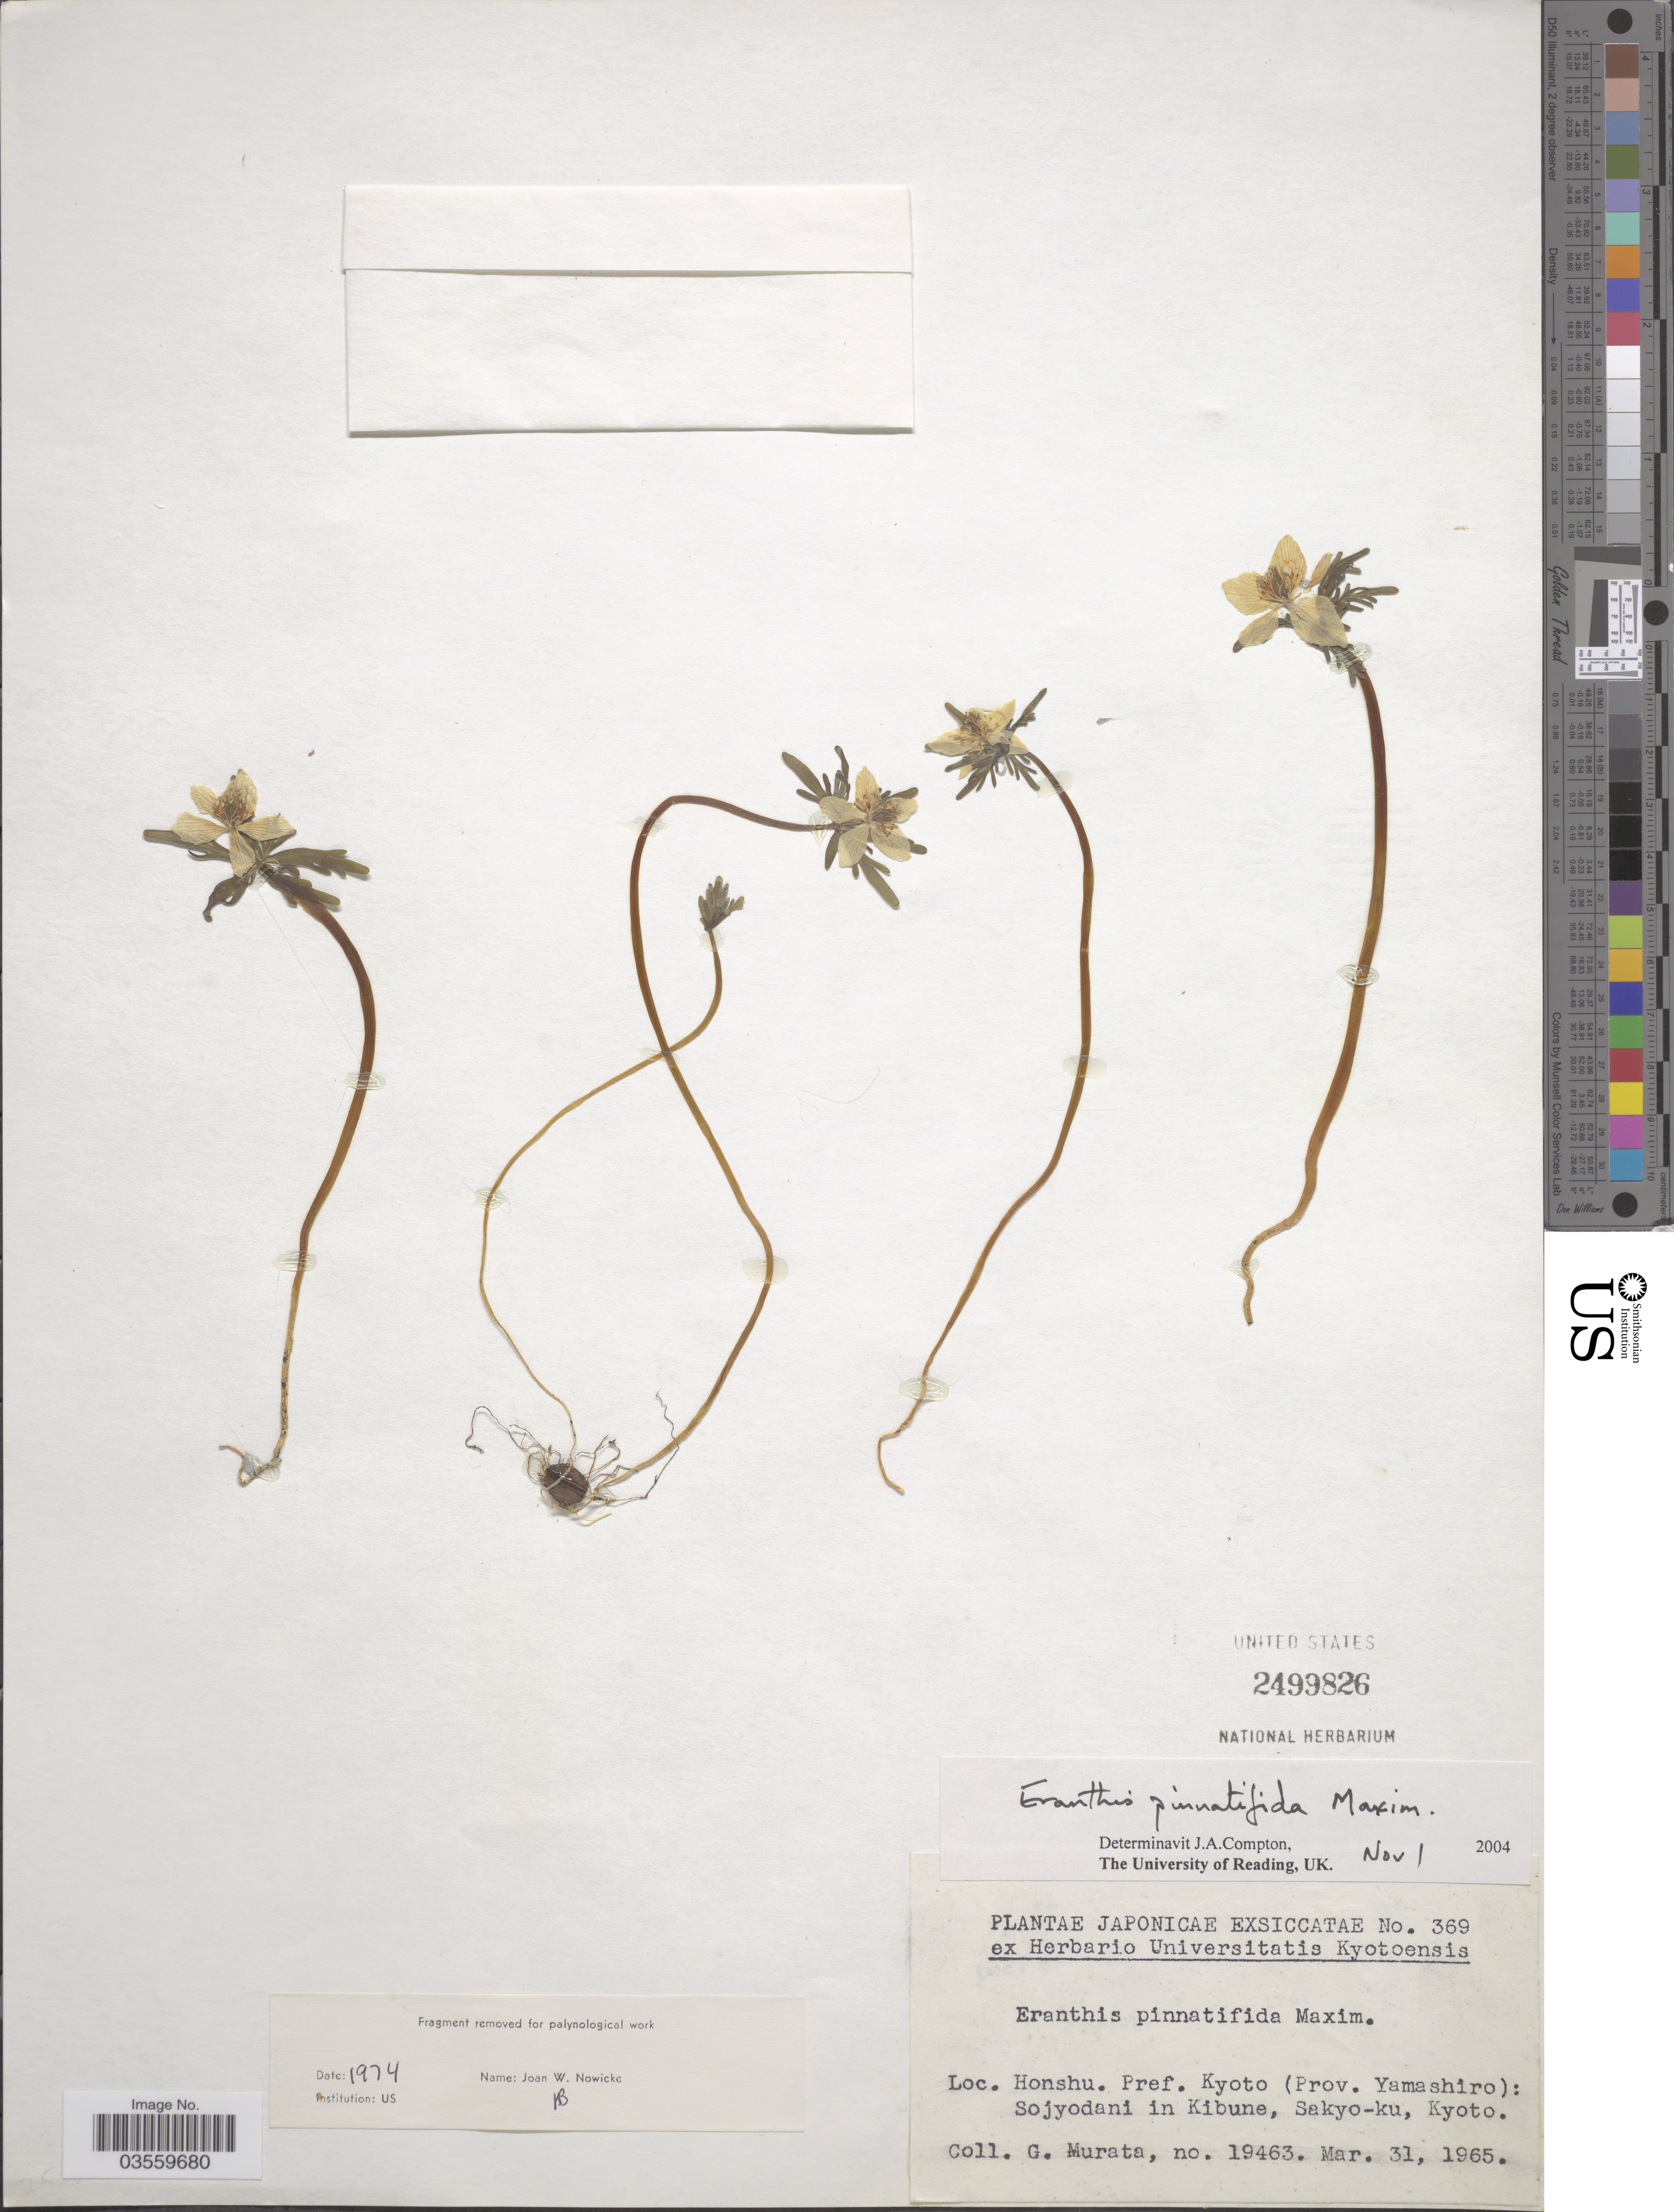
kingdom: Plantae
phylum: Tracheophyta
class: Magnoliopsida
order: Ranunculales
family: Ranunculaceae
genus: Eranthis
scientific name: Eranthis pinnatifida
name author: Maxim.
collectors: G. Murata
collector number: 19463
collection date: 1965-03-31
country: Japan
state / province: Kyoto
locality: Honshu. Pref. Kyoto (Prov. Yamashiro): Sojyodani in Kibune, Sakyo-ku, Kyoto.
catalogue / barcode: US 2499826